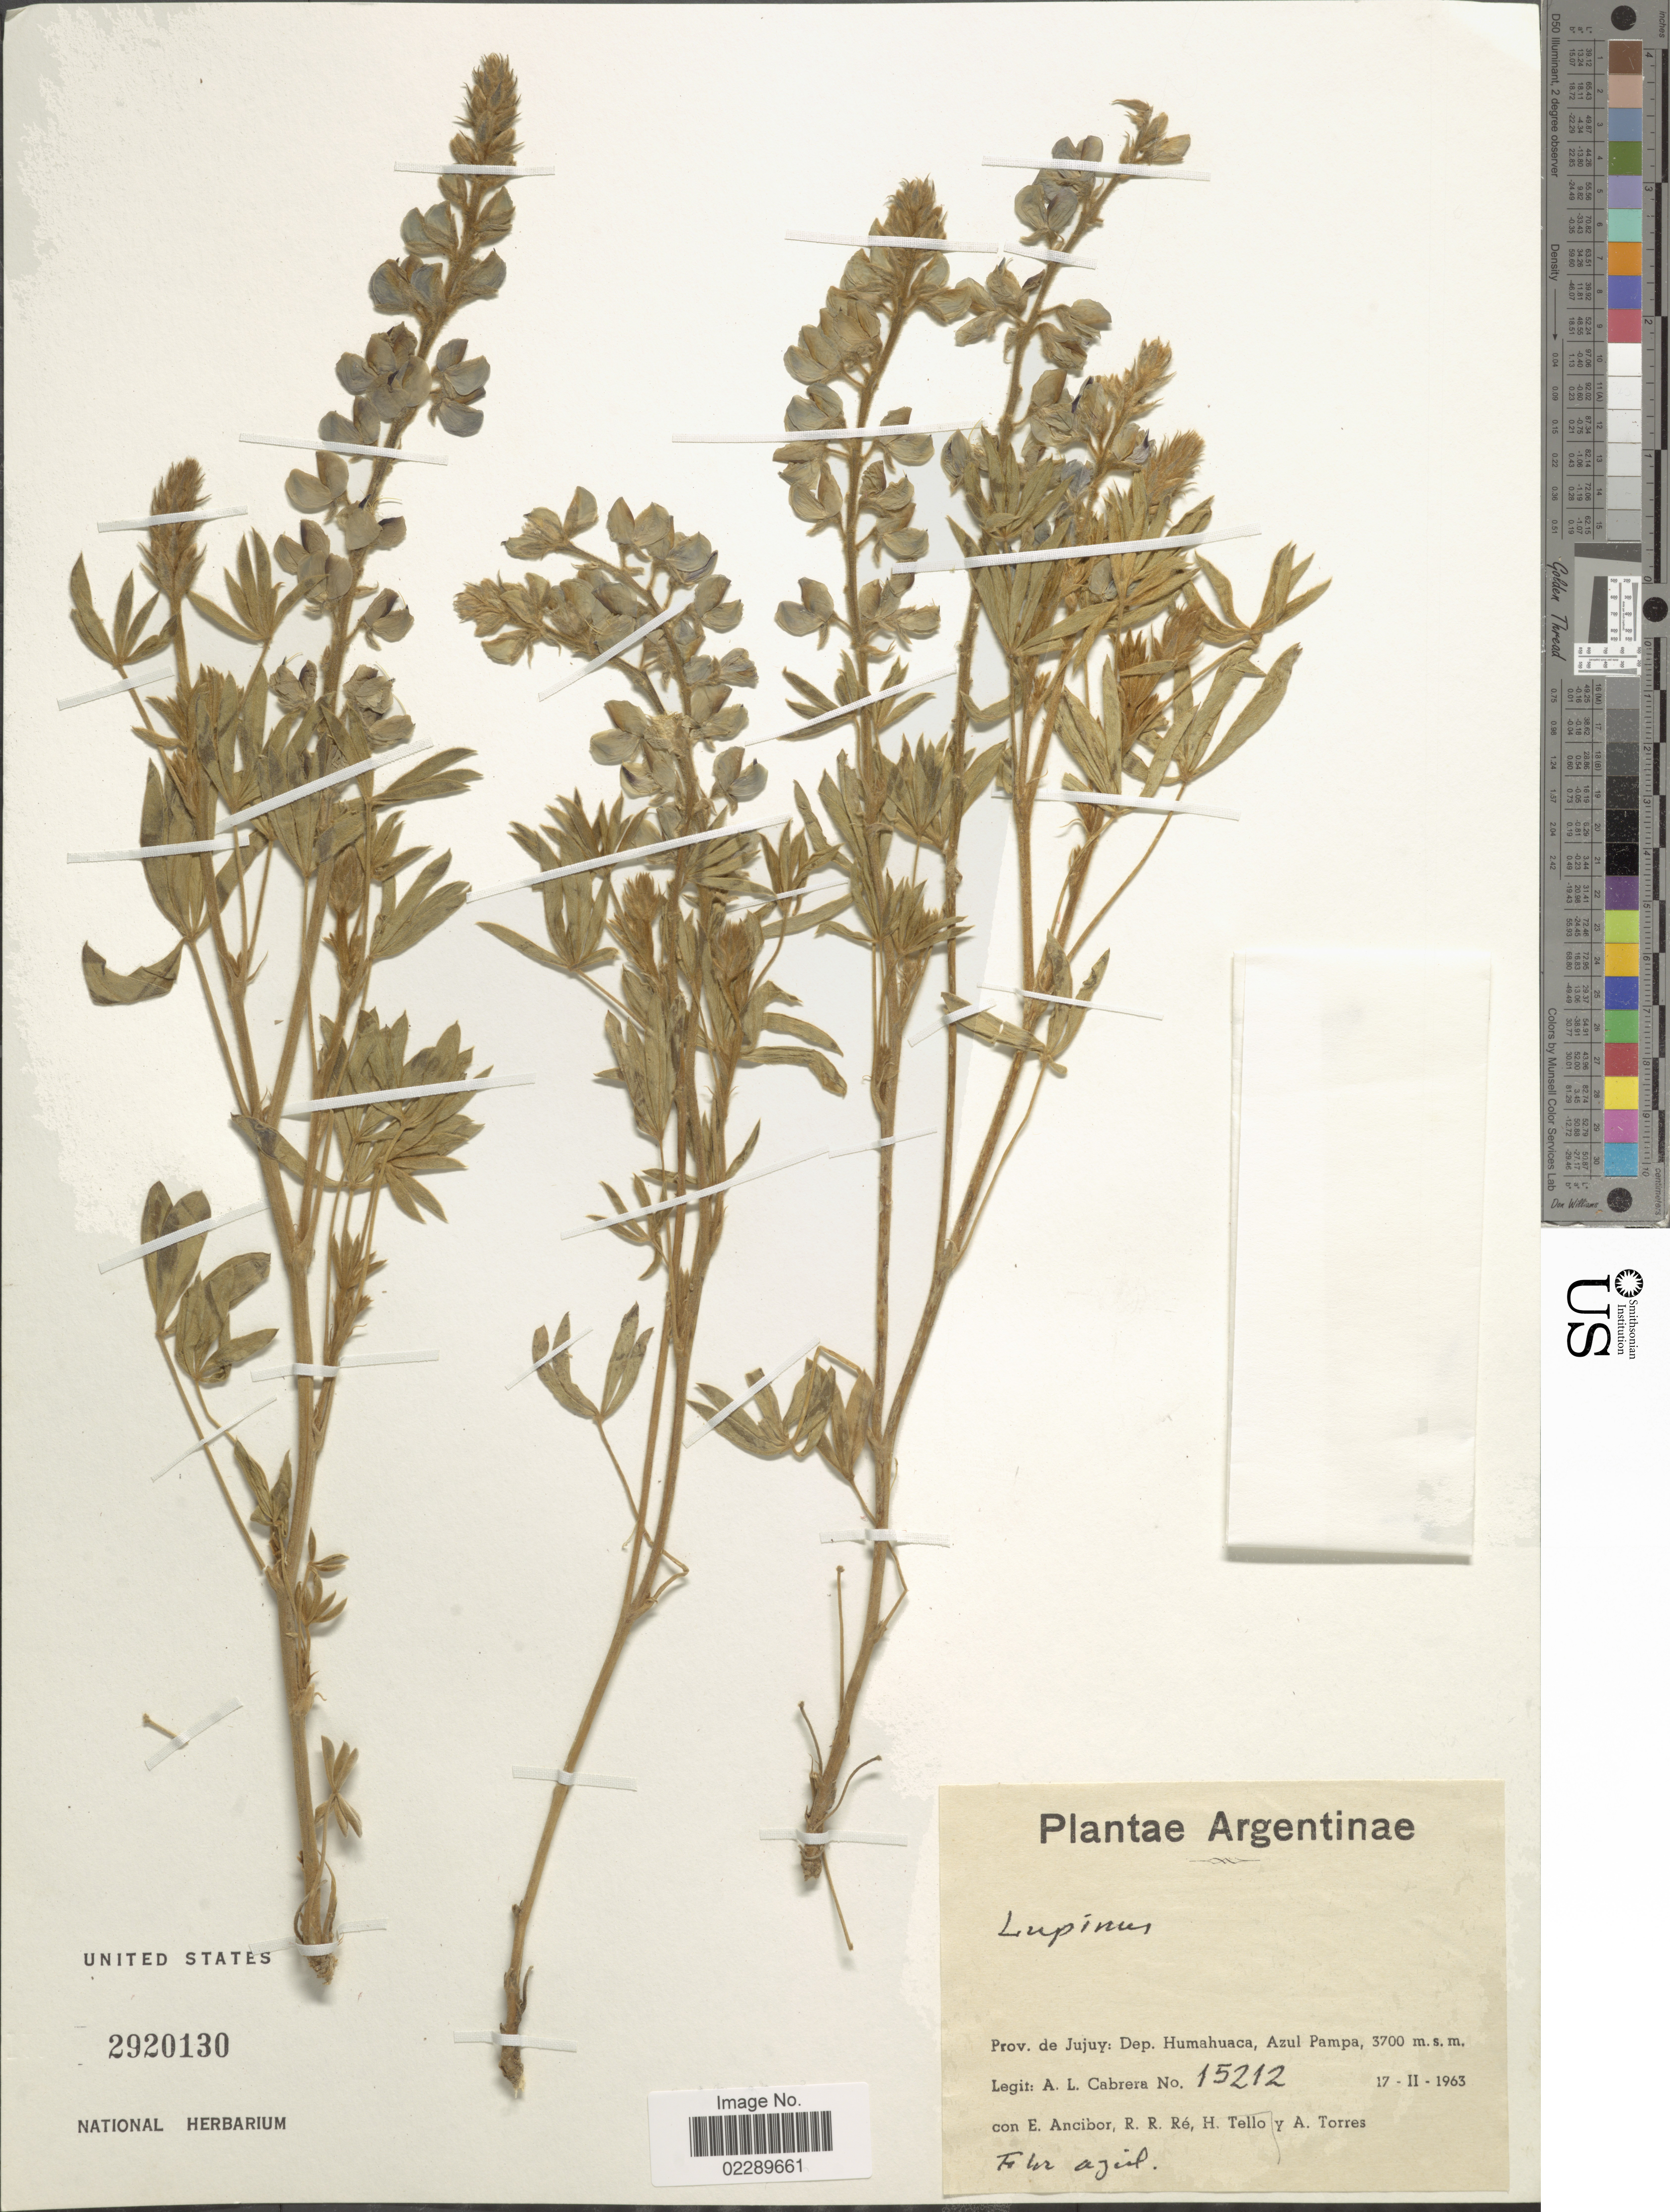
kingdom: Plantae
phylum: Tracheophyta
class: Magnoliopsida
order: Fabales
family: Fabaceae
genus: Lupinus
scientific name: Lupinus sp.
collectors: A. L. Cabrera, E. Ancibor, R. Re, H. Tello & A. Torres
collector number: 15212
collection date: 1963-02-17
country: Argentina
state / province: Jujuy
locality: Prov. de Jujuy Dep. Humahuaca, Azul Pampa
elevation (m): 3700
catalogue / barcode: US 2920130